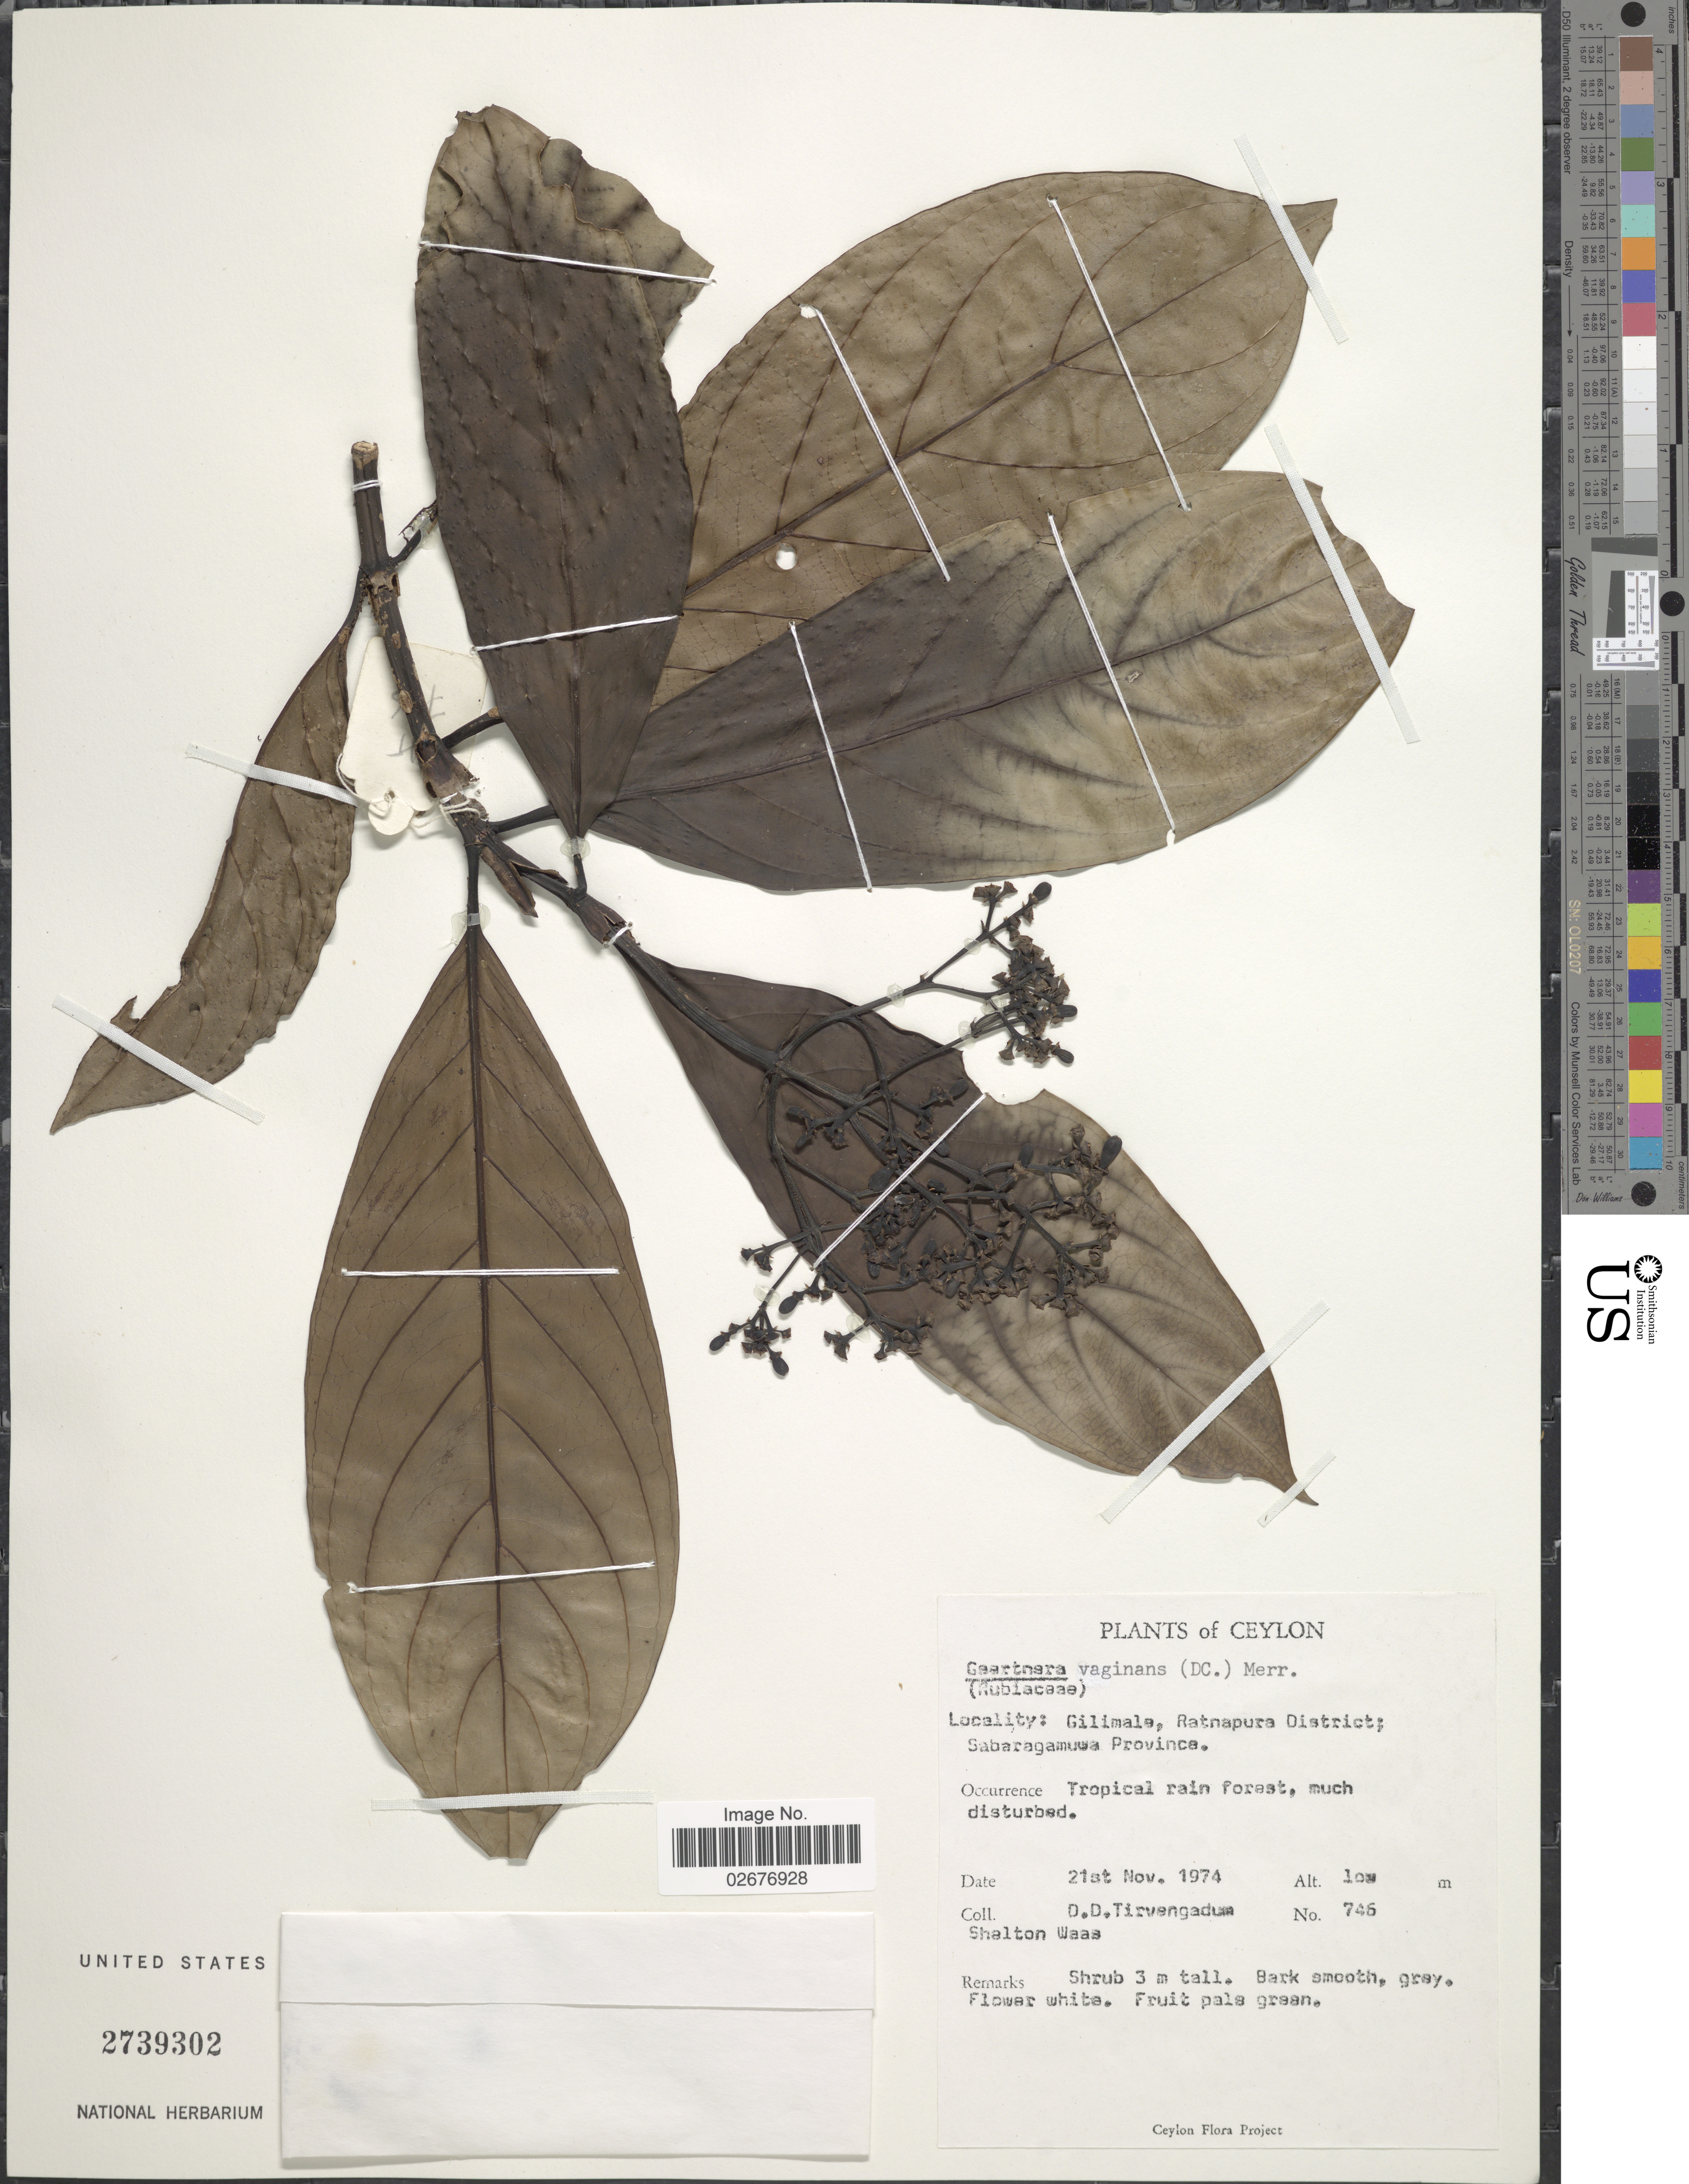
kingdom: Plantae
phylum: Tracheophyta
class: Magnoliopsida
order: Gentianales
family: Rubiaceae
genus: Gaertnera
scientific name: Gaertnera vaginans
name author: (DC.) Merr.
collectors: D. Tirvengadum & S. Waas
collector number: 746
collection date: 1974-11-21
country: Sri Lanka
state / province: Sabaragamuwa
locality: Ceylon, Gilimale, Ratnapura District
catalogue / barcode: US 2739302